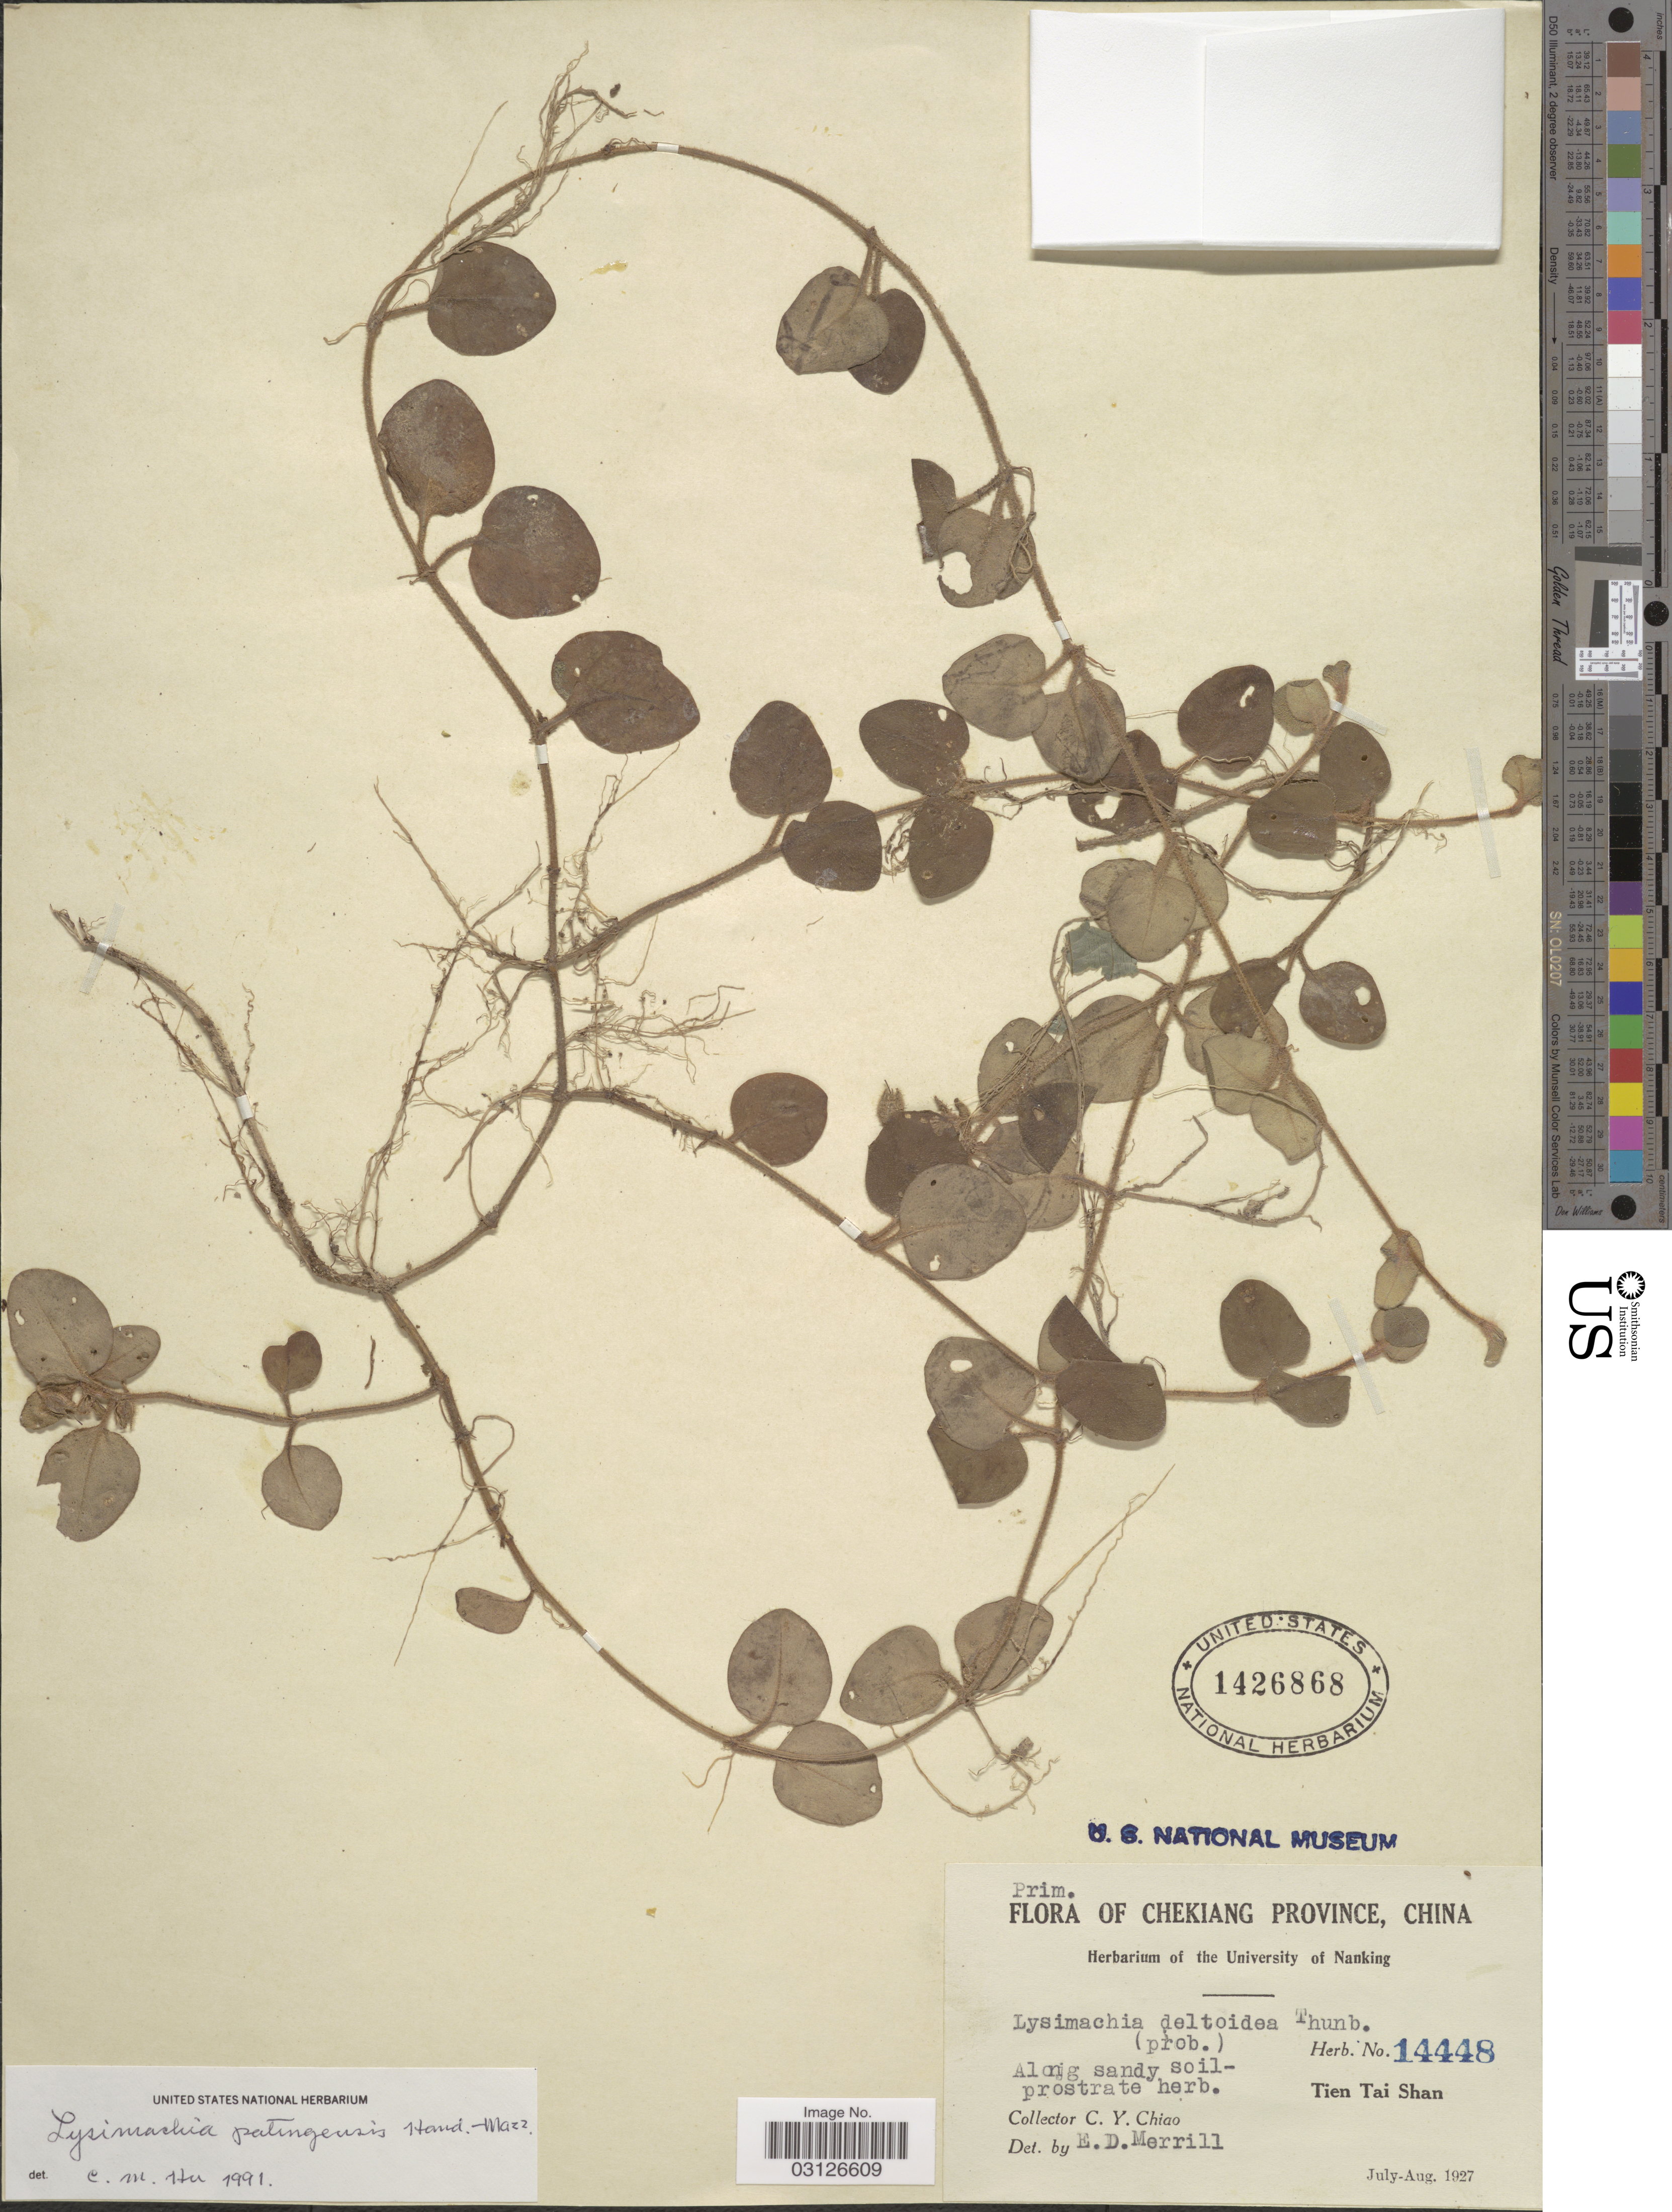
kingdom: Plantae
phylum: Tracheophyta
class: Magnoliopsida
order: Ericales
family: Primulaceae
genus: Lysimachia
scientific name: Lysimachia patungensis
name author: Hand.-Mazz.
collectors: C. Y. Chiao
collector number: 14448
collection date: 1927-07/1927-08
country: China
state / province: Zhejiang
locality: Chekiang Province. Tien Tai Shan.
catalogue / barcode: US 1426868